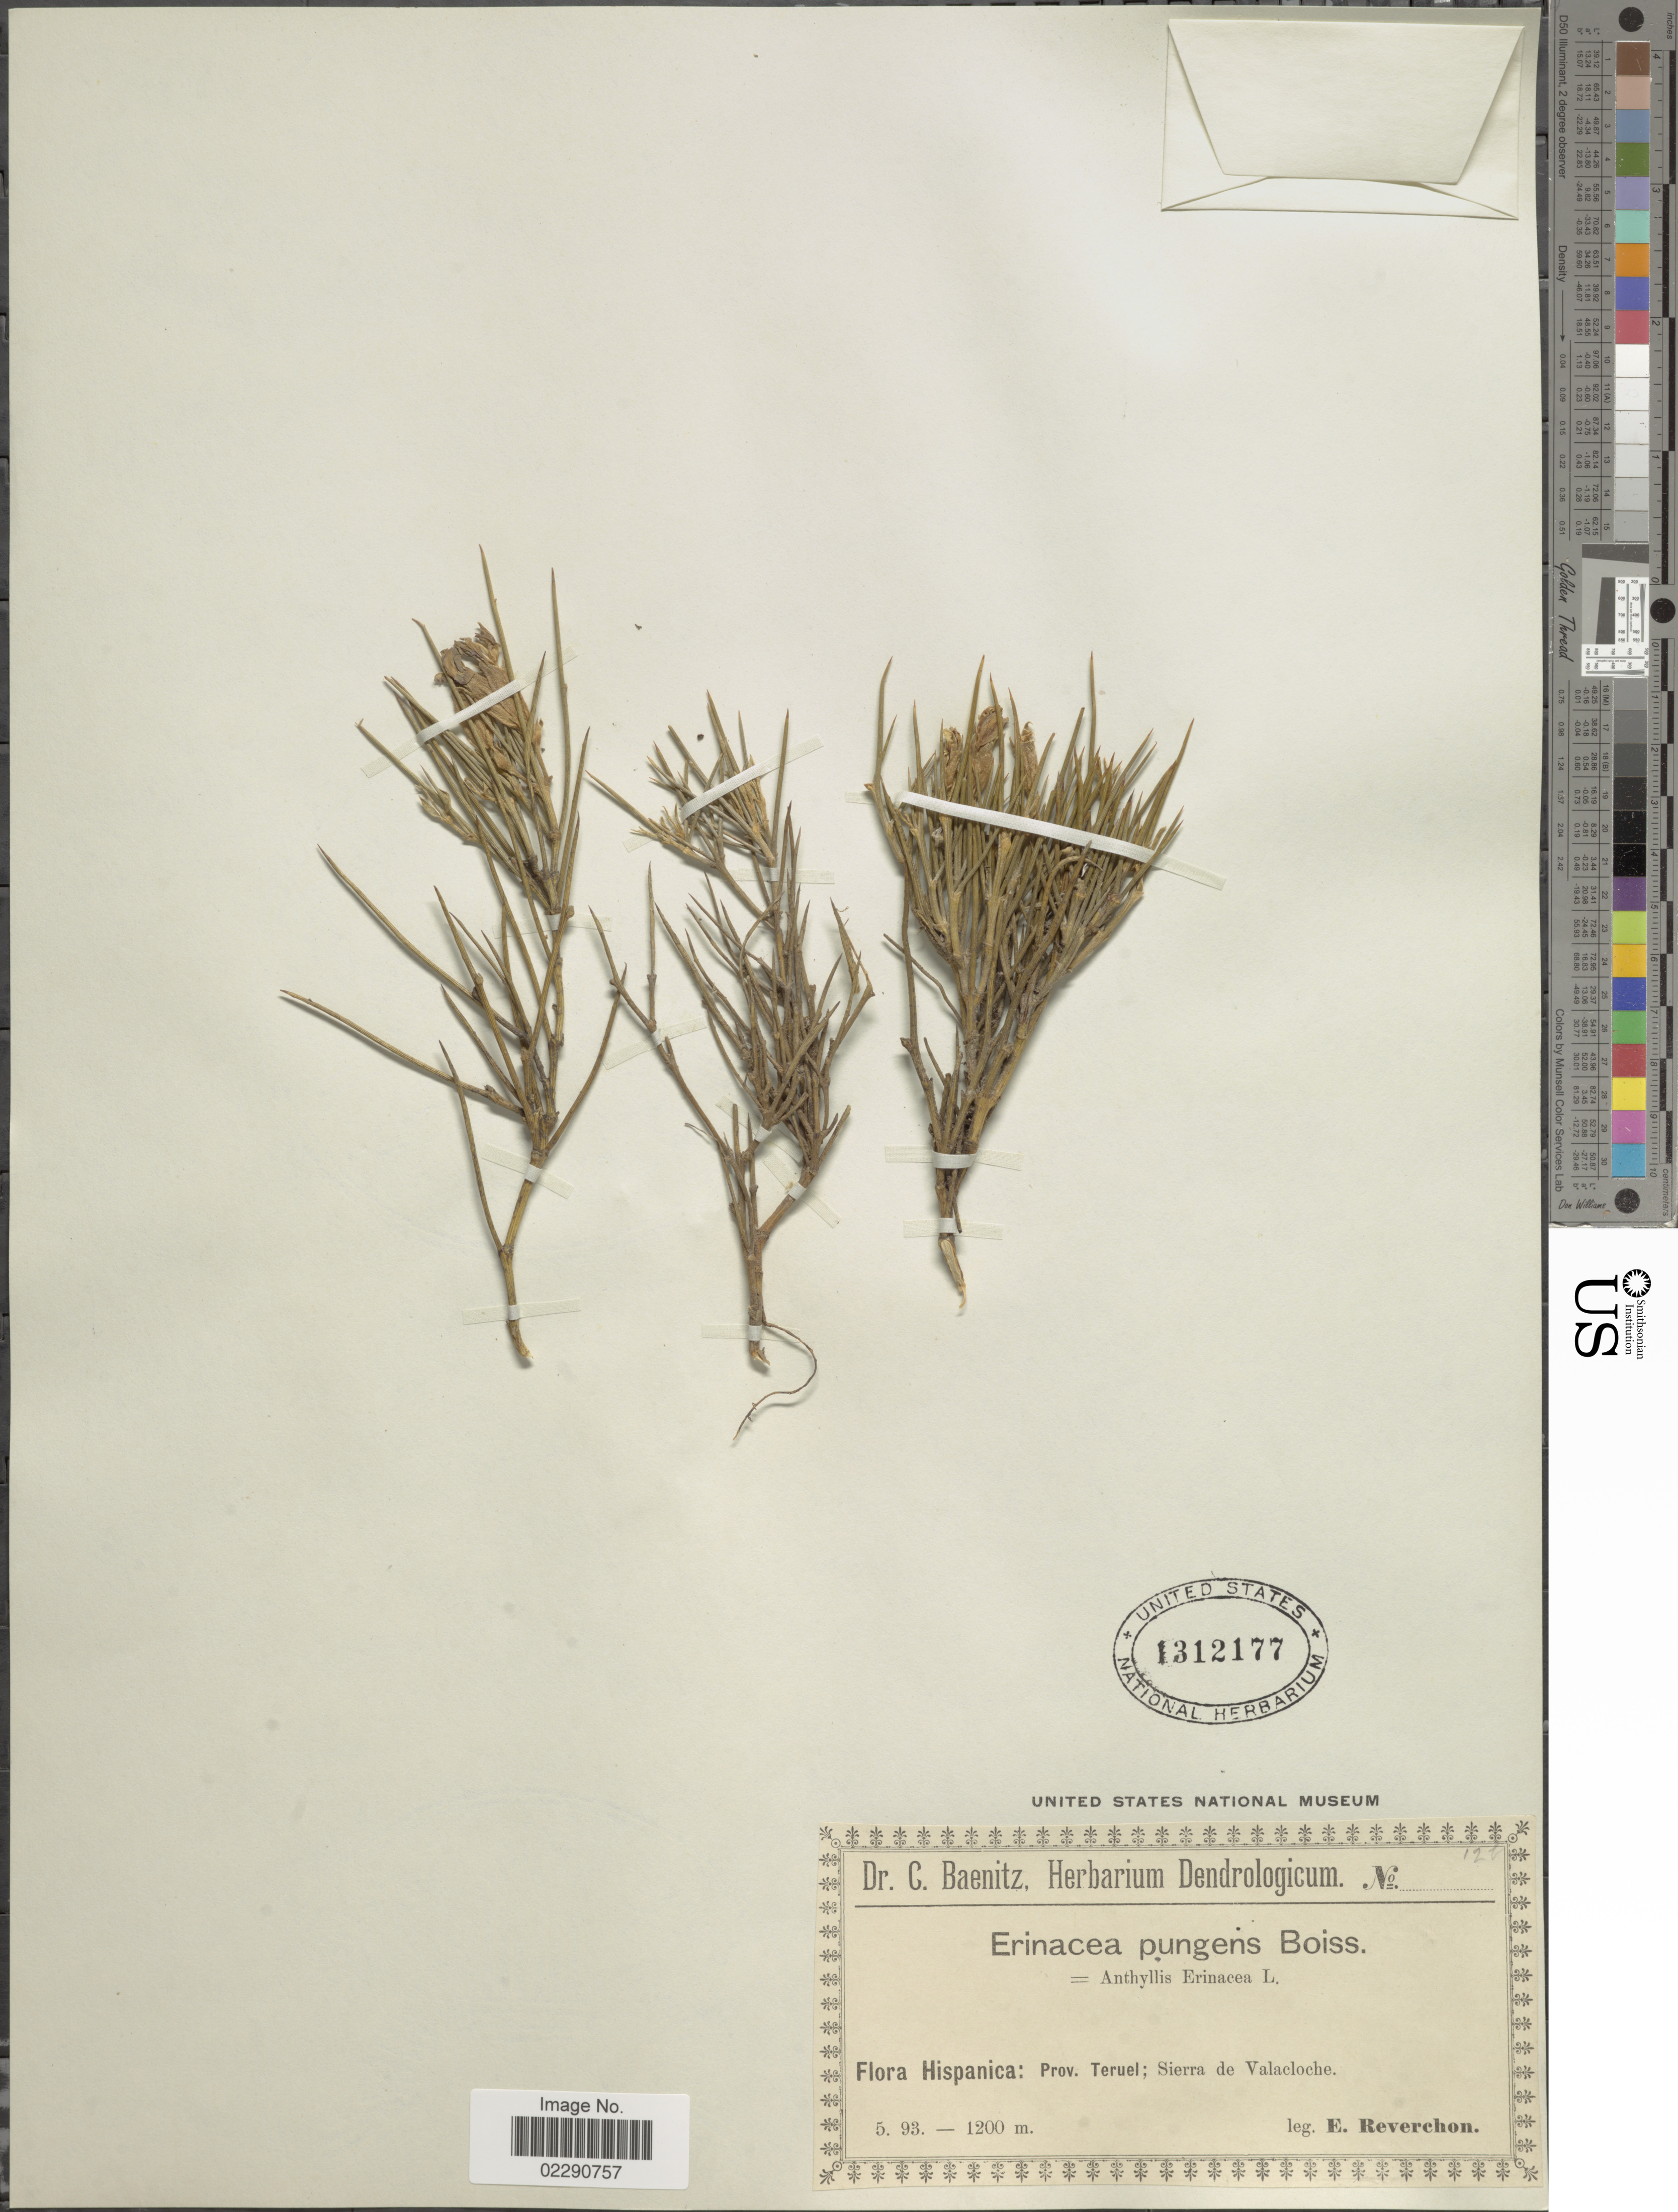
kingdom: Plantae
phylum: Tracheophyta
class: Magnoliopsida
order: Fabales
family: Fabaceae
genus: Erinacea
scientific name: Erinacea pungens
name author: Boiss.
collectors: E. Reverchon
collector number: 12b?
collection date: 1893-05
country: Spain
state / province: Aragón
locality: Prov. Teruel, Sierra de Valacloche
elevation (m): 1200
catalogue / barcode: US 1312177